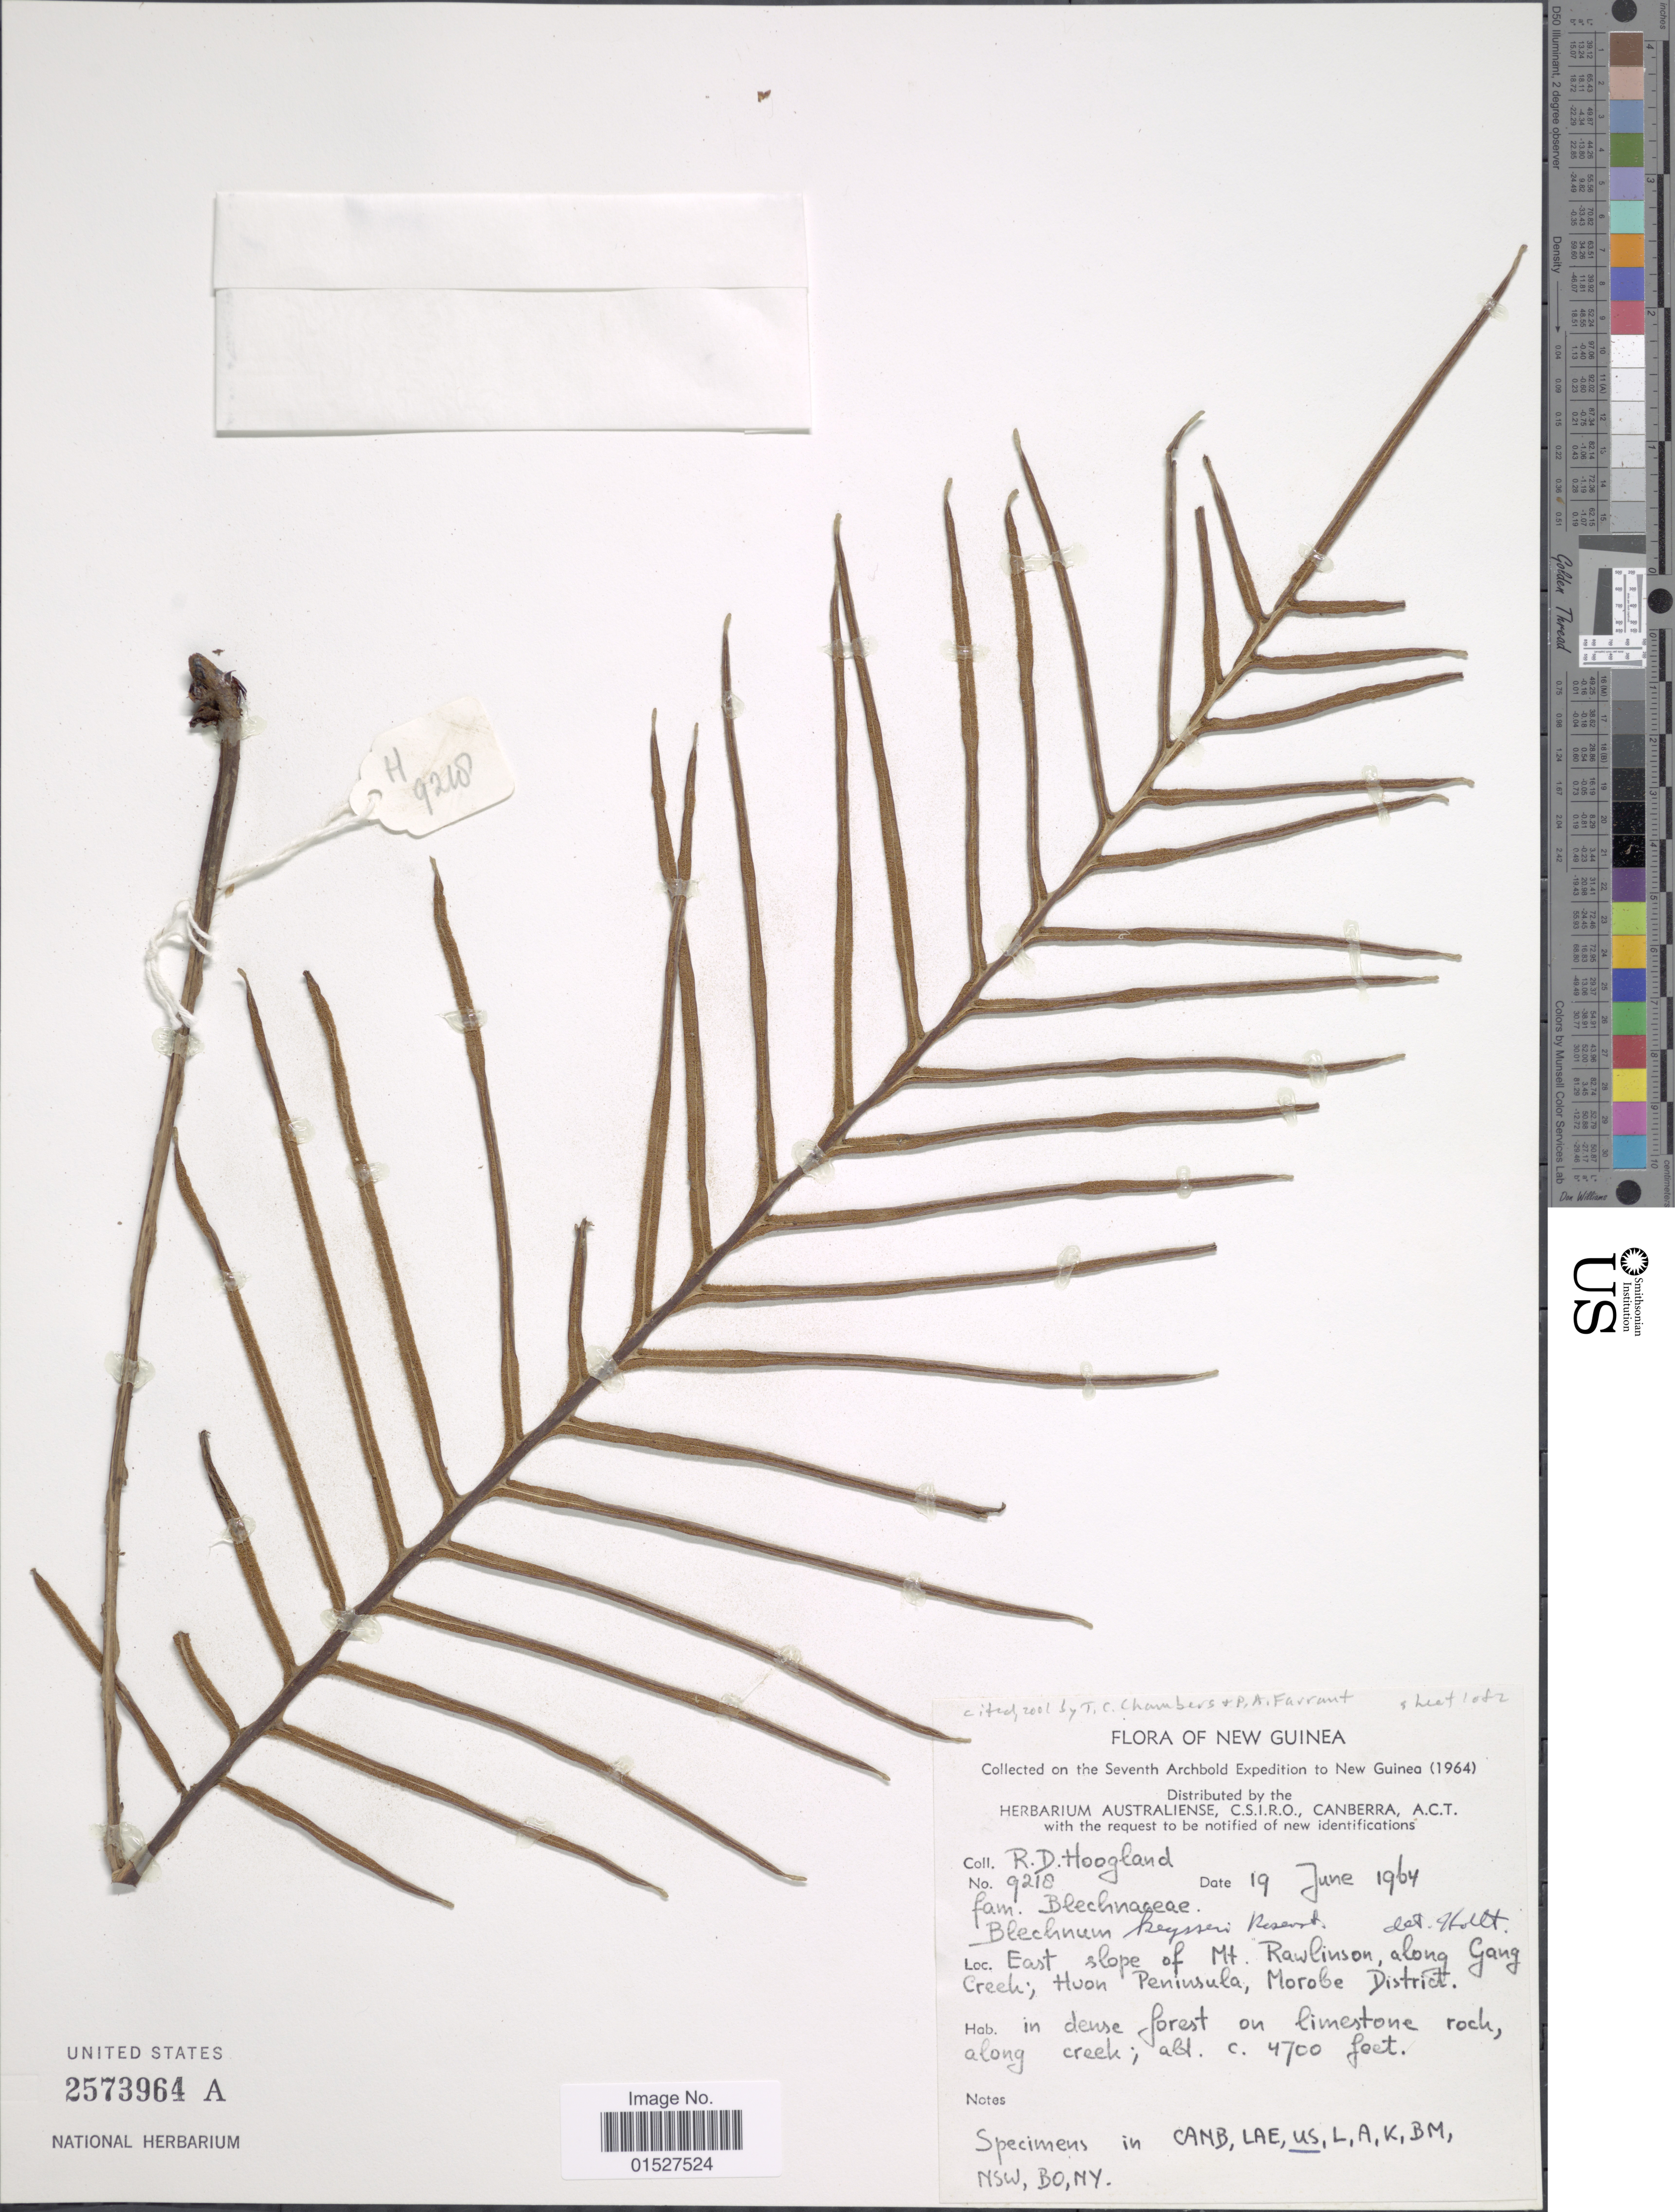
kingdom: Plantae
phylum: Tracheophyta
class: Polypodiopsida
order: Polypodiales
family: Blechnaceae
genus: Blechnum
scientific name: Blechnum keysseri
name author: Rosenst.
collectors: R. D. Hoogland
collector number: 9218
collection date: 1964-06-19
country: Papua New Guinea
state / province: Morobe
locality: New Guinea. East slope of Mt. Rawlinson, along Gang Creek; Huon Peninsula, Morobe District.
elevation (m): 1433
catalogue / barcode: US 2573964A